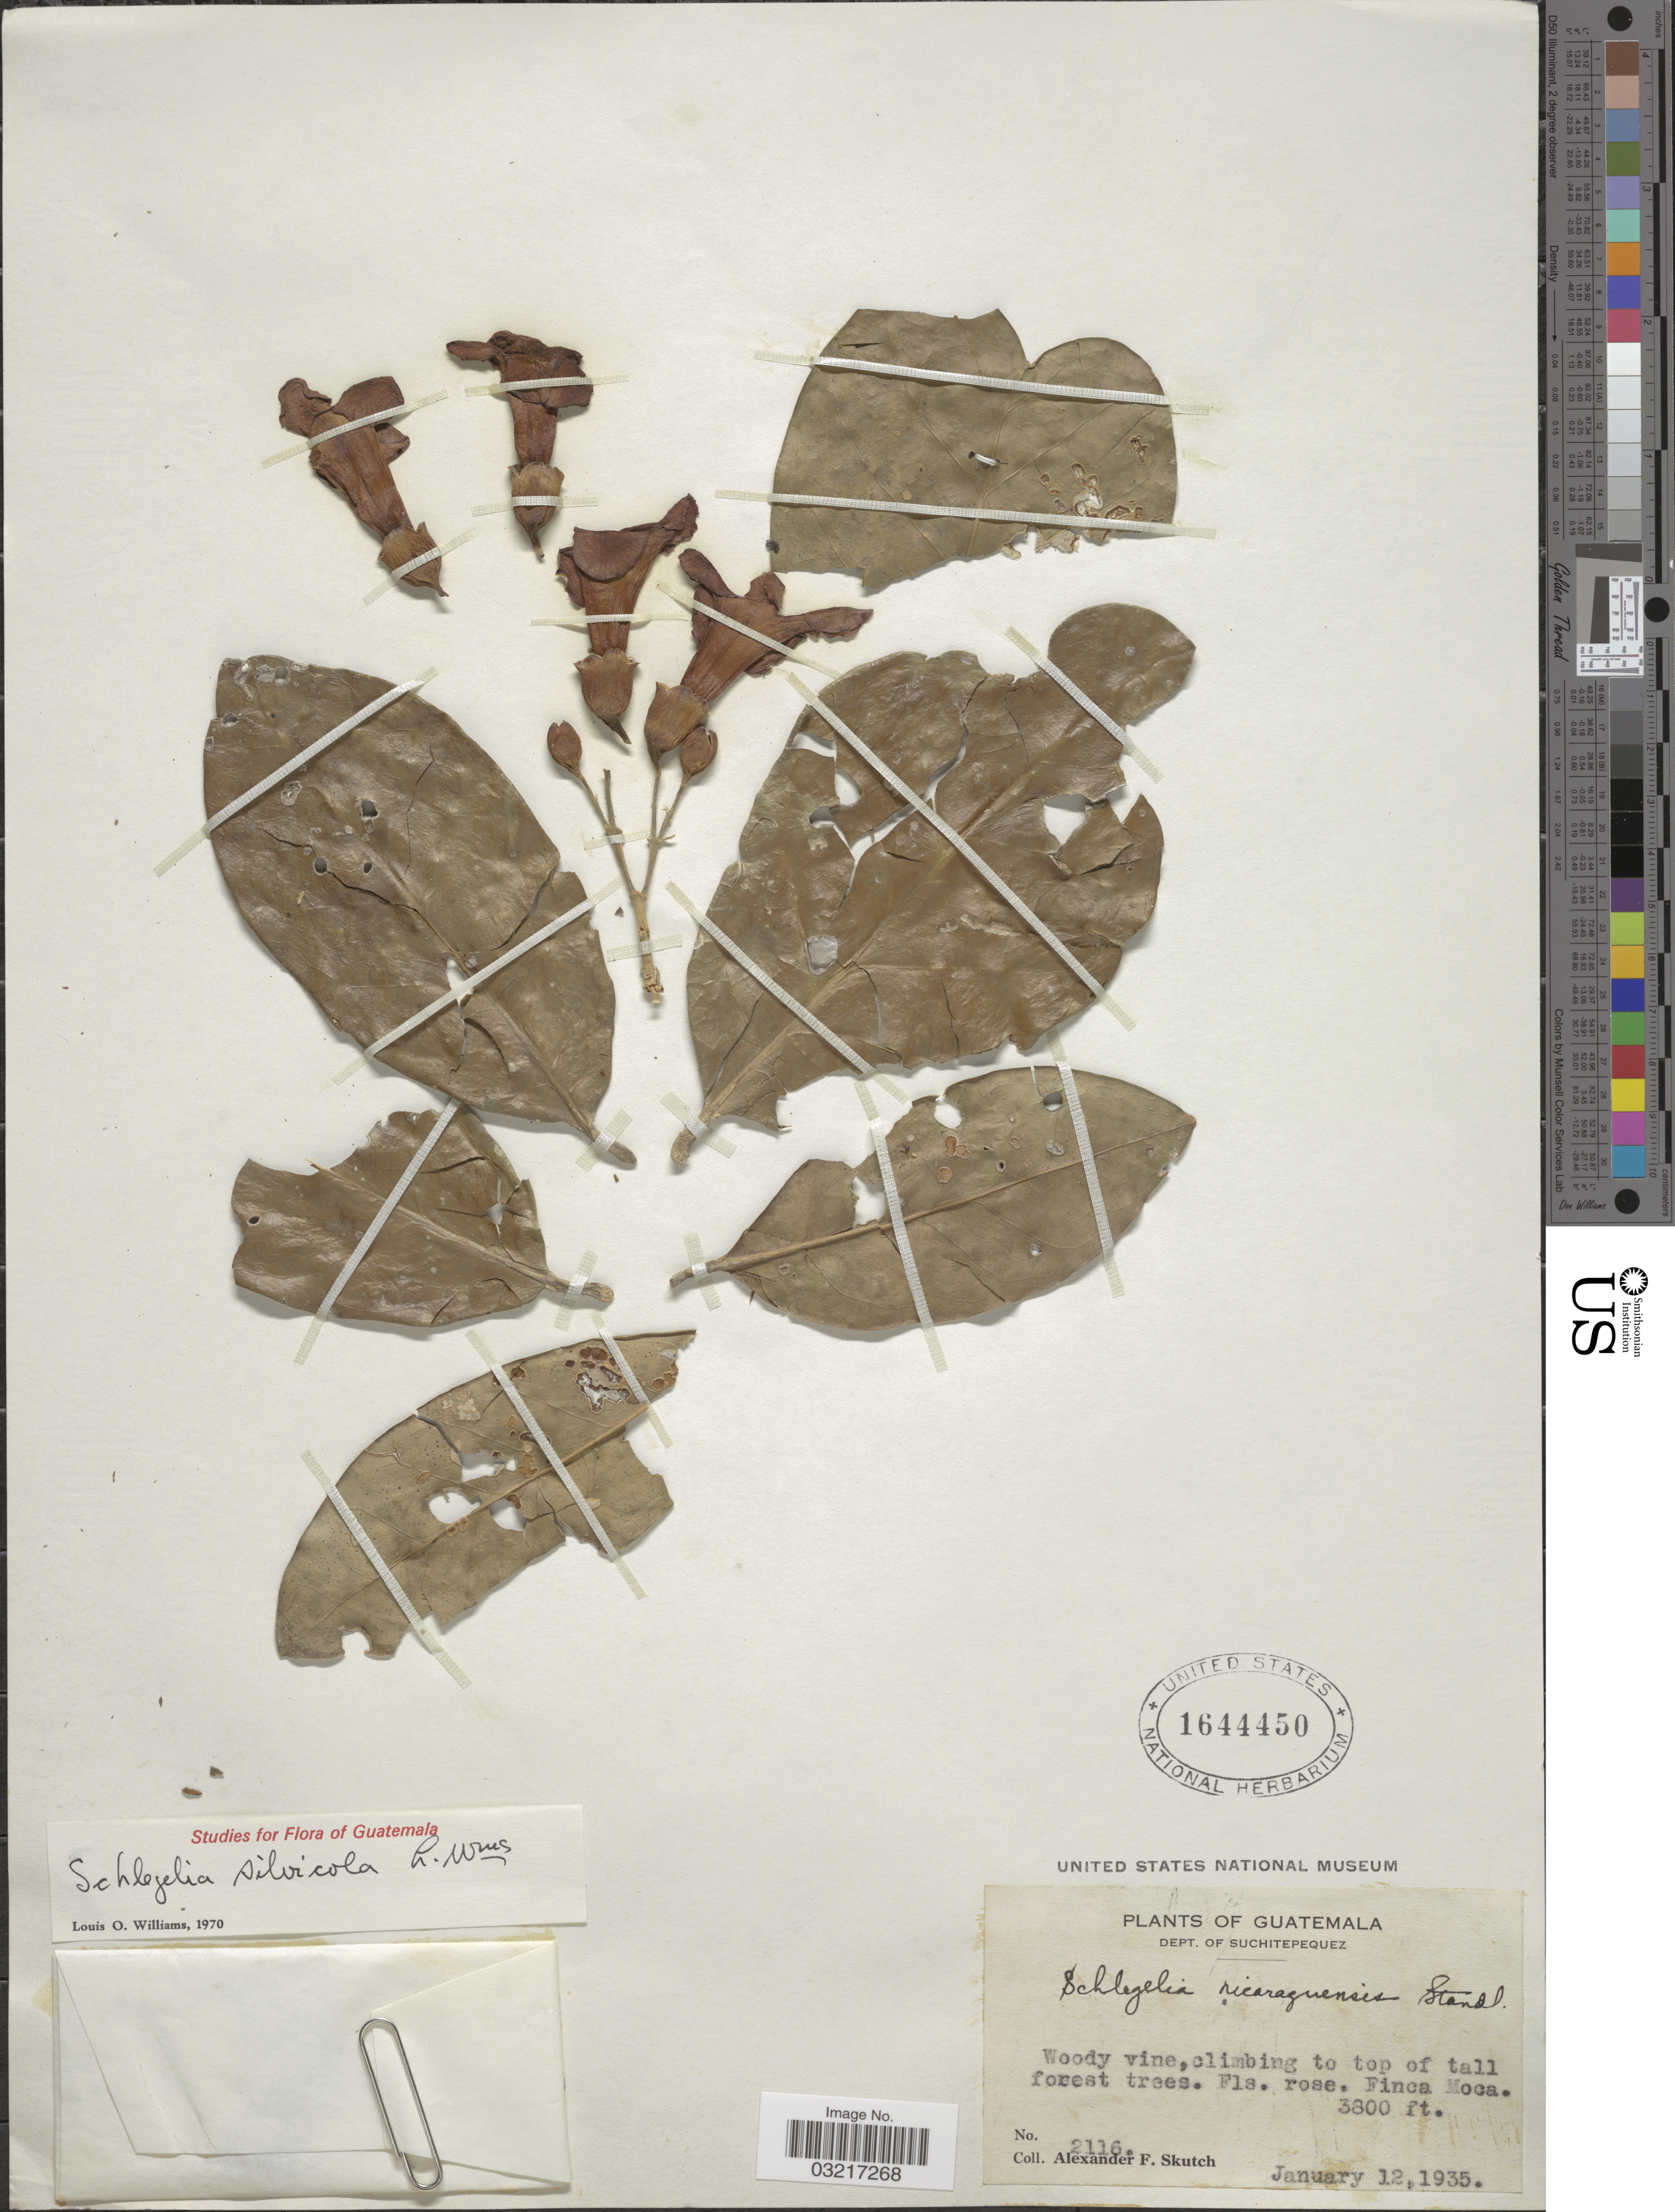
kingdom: Plantae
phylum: Tracheophyta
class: Magnoliopsida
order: Lamiales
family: Schlegeliaceae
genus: Schlegelia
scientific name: Schlegelia nicaraguensis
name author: Standl.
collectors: A. F. Skutch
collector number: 2116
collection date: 1935-01-12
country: Guatemala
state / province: Suchitepéquez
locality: Dept. of Suchitepequez. Finca Moca.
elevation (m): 1158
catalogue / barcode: US 1644450